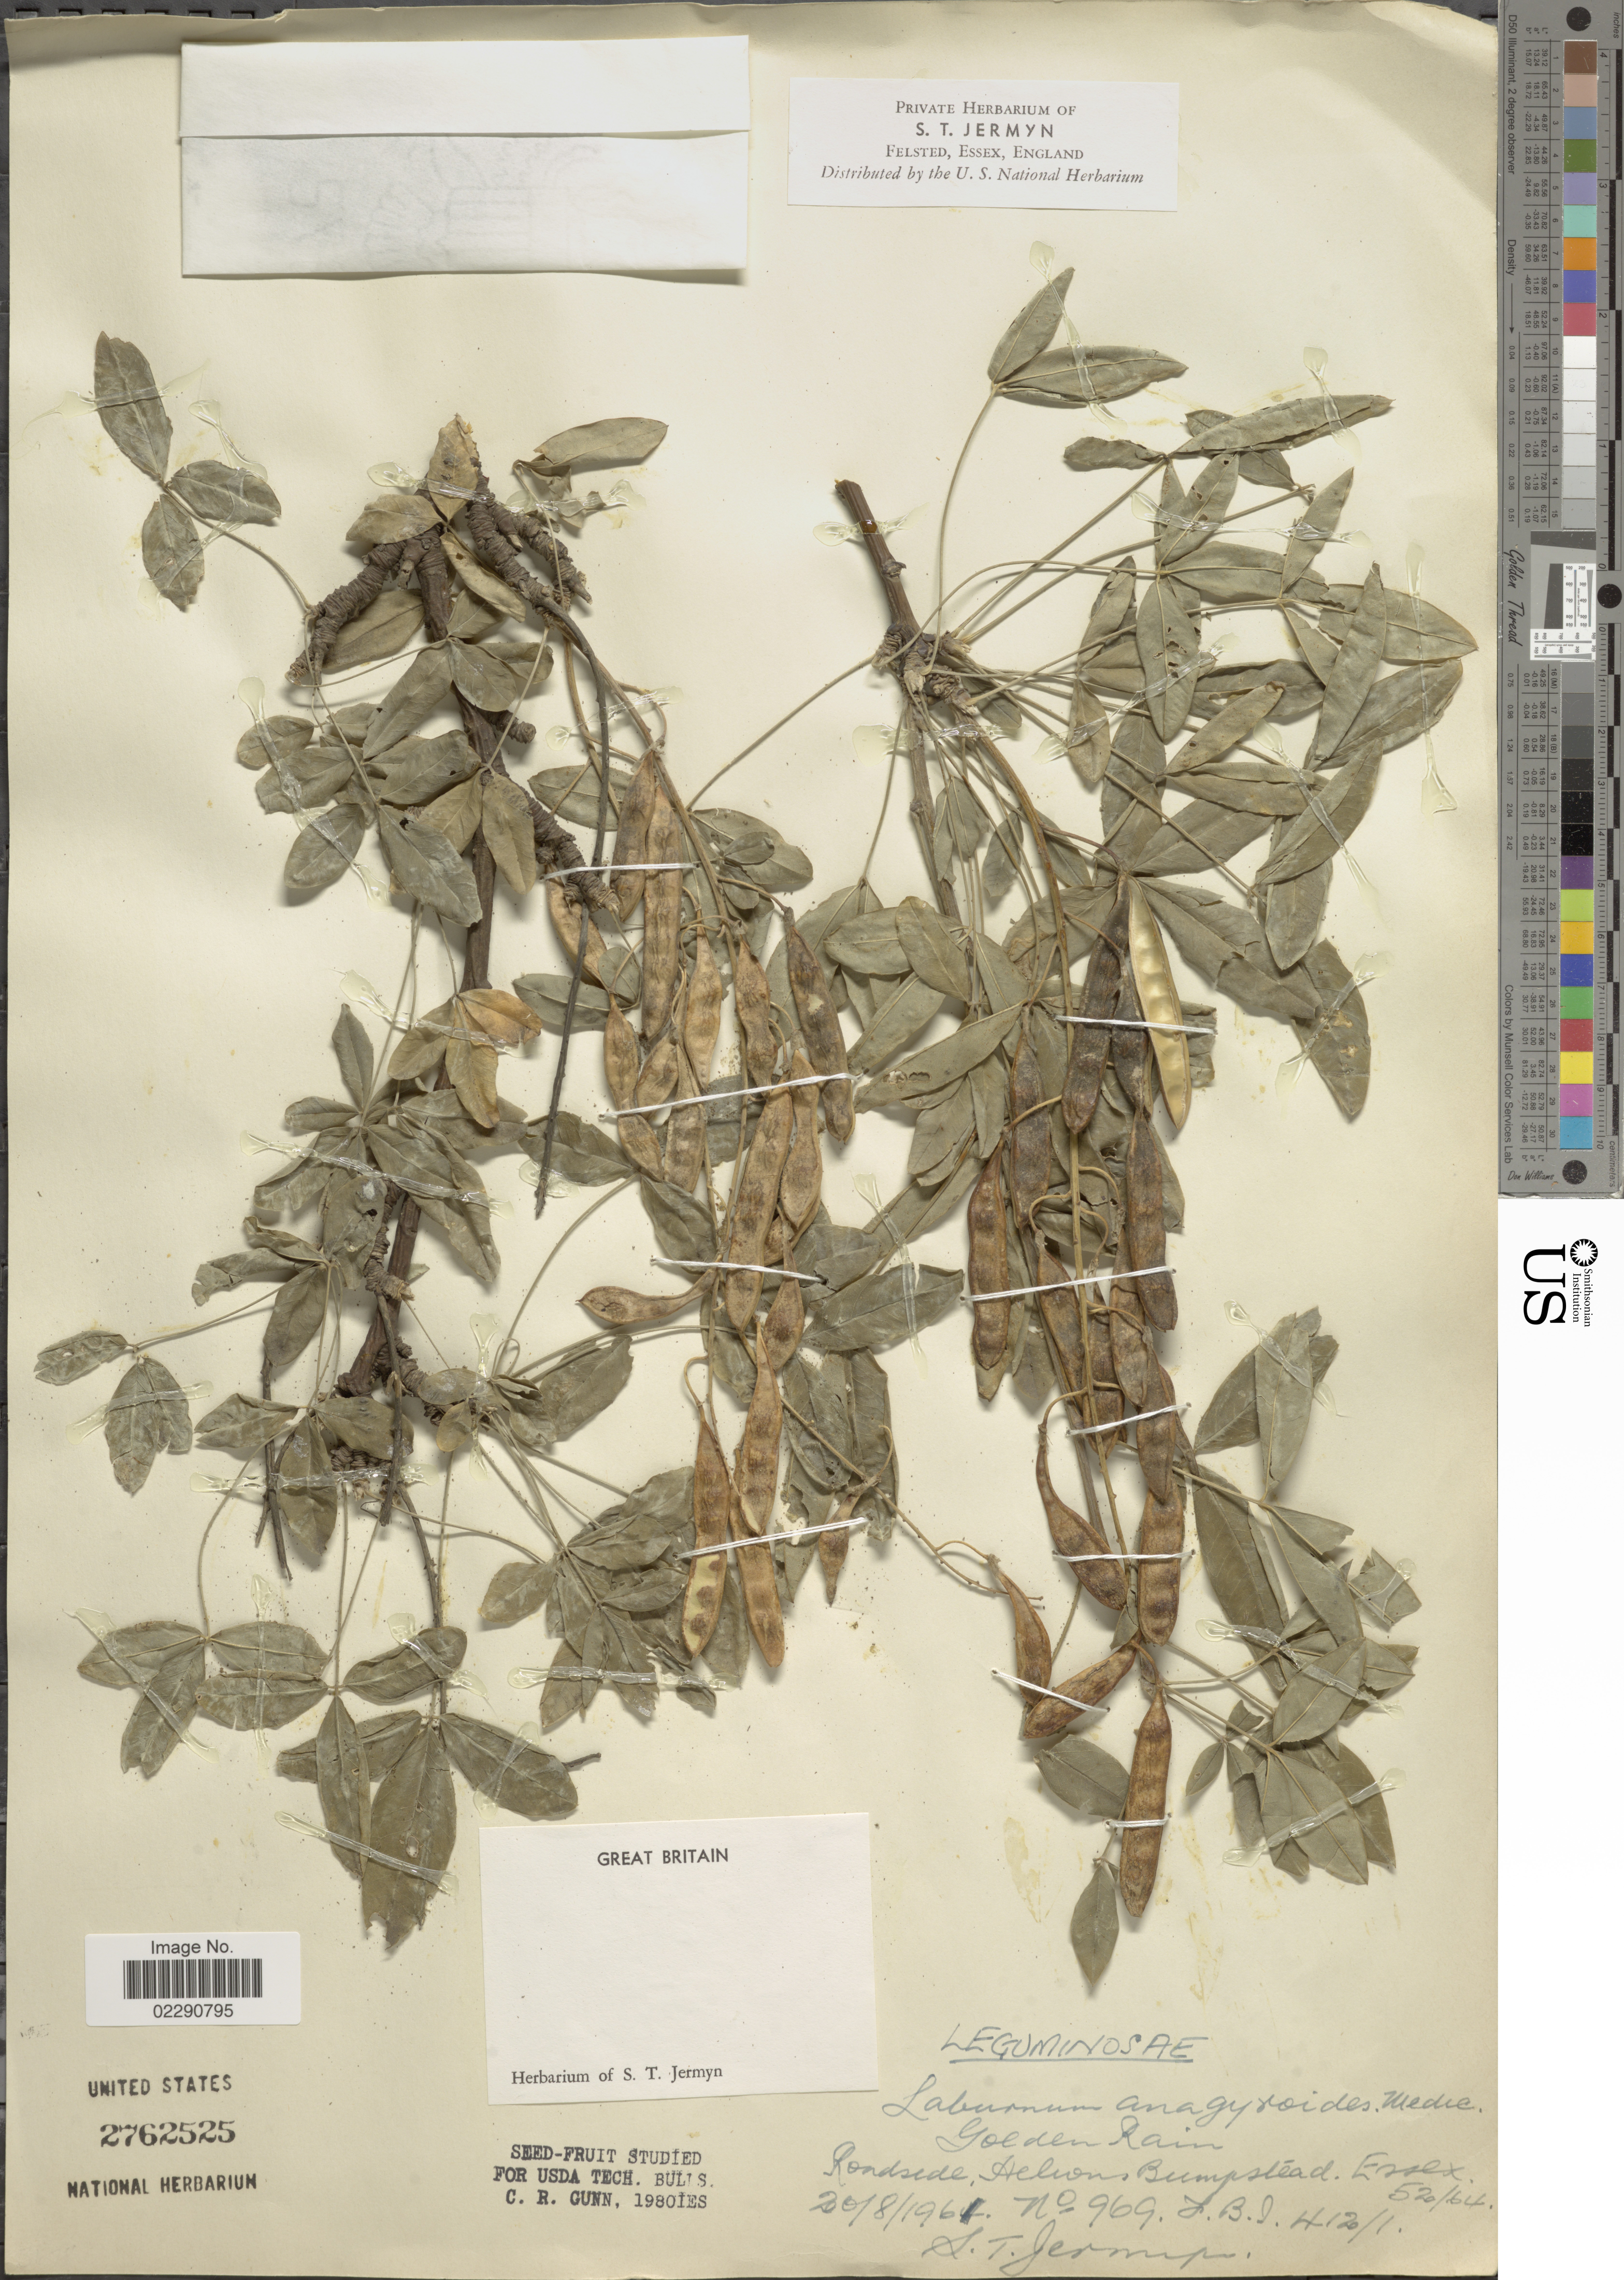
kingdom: Plantae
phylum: Tracheophyta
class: Magnoliopsida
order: Fabales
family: Fabaceae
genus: Laburnum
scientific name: Laburnum anagyroides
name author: Medik.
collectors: S. Jermyn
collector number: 969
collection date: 1961-08-20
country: United Kingdom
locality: Great Britain, Roadside, Helion, Bumpstead, Essex 52/64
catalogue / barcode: US 2762525